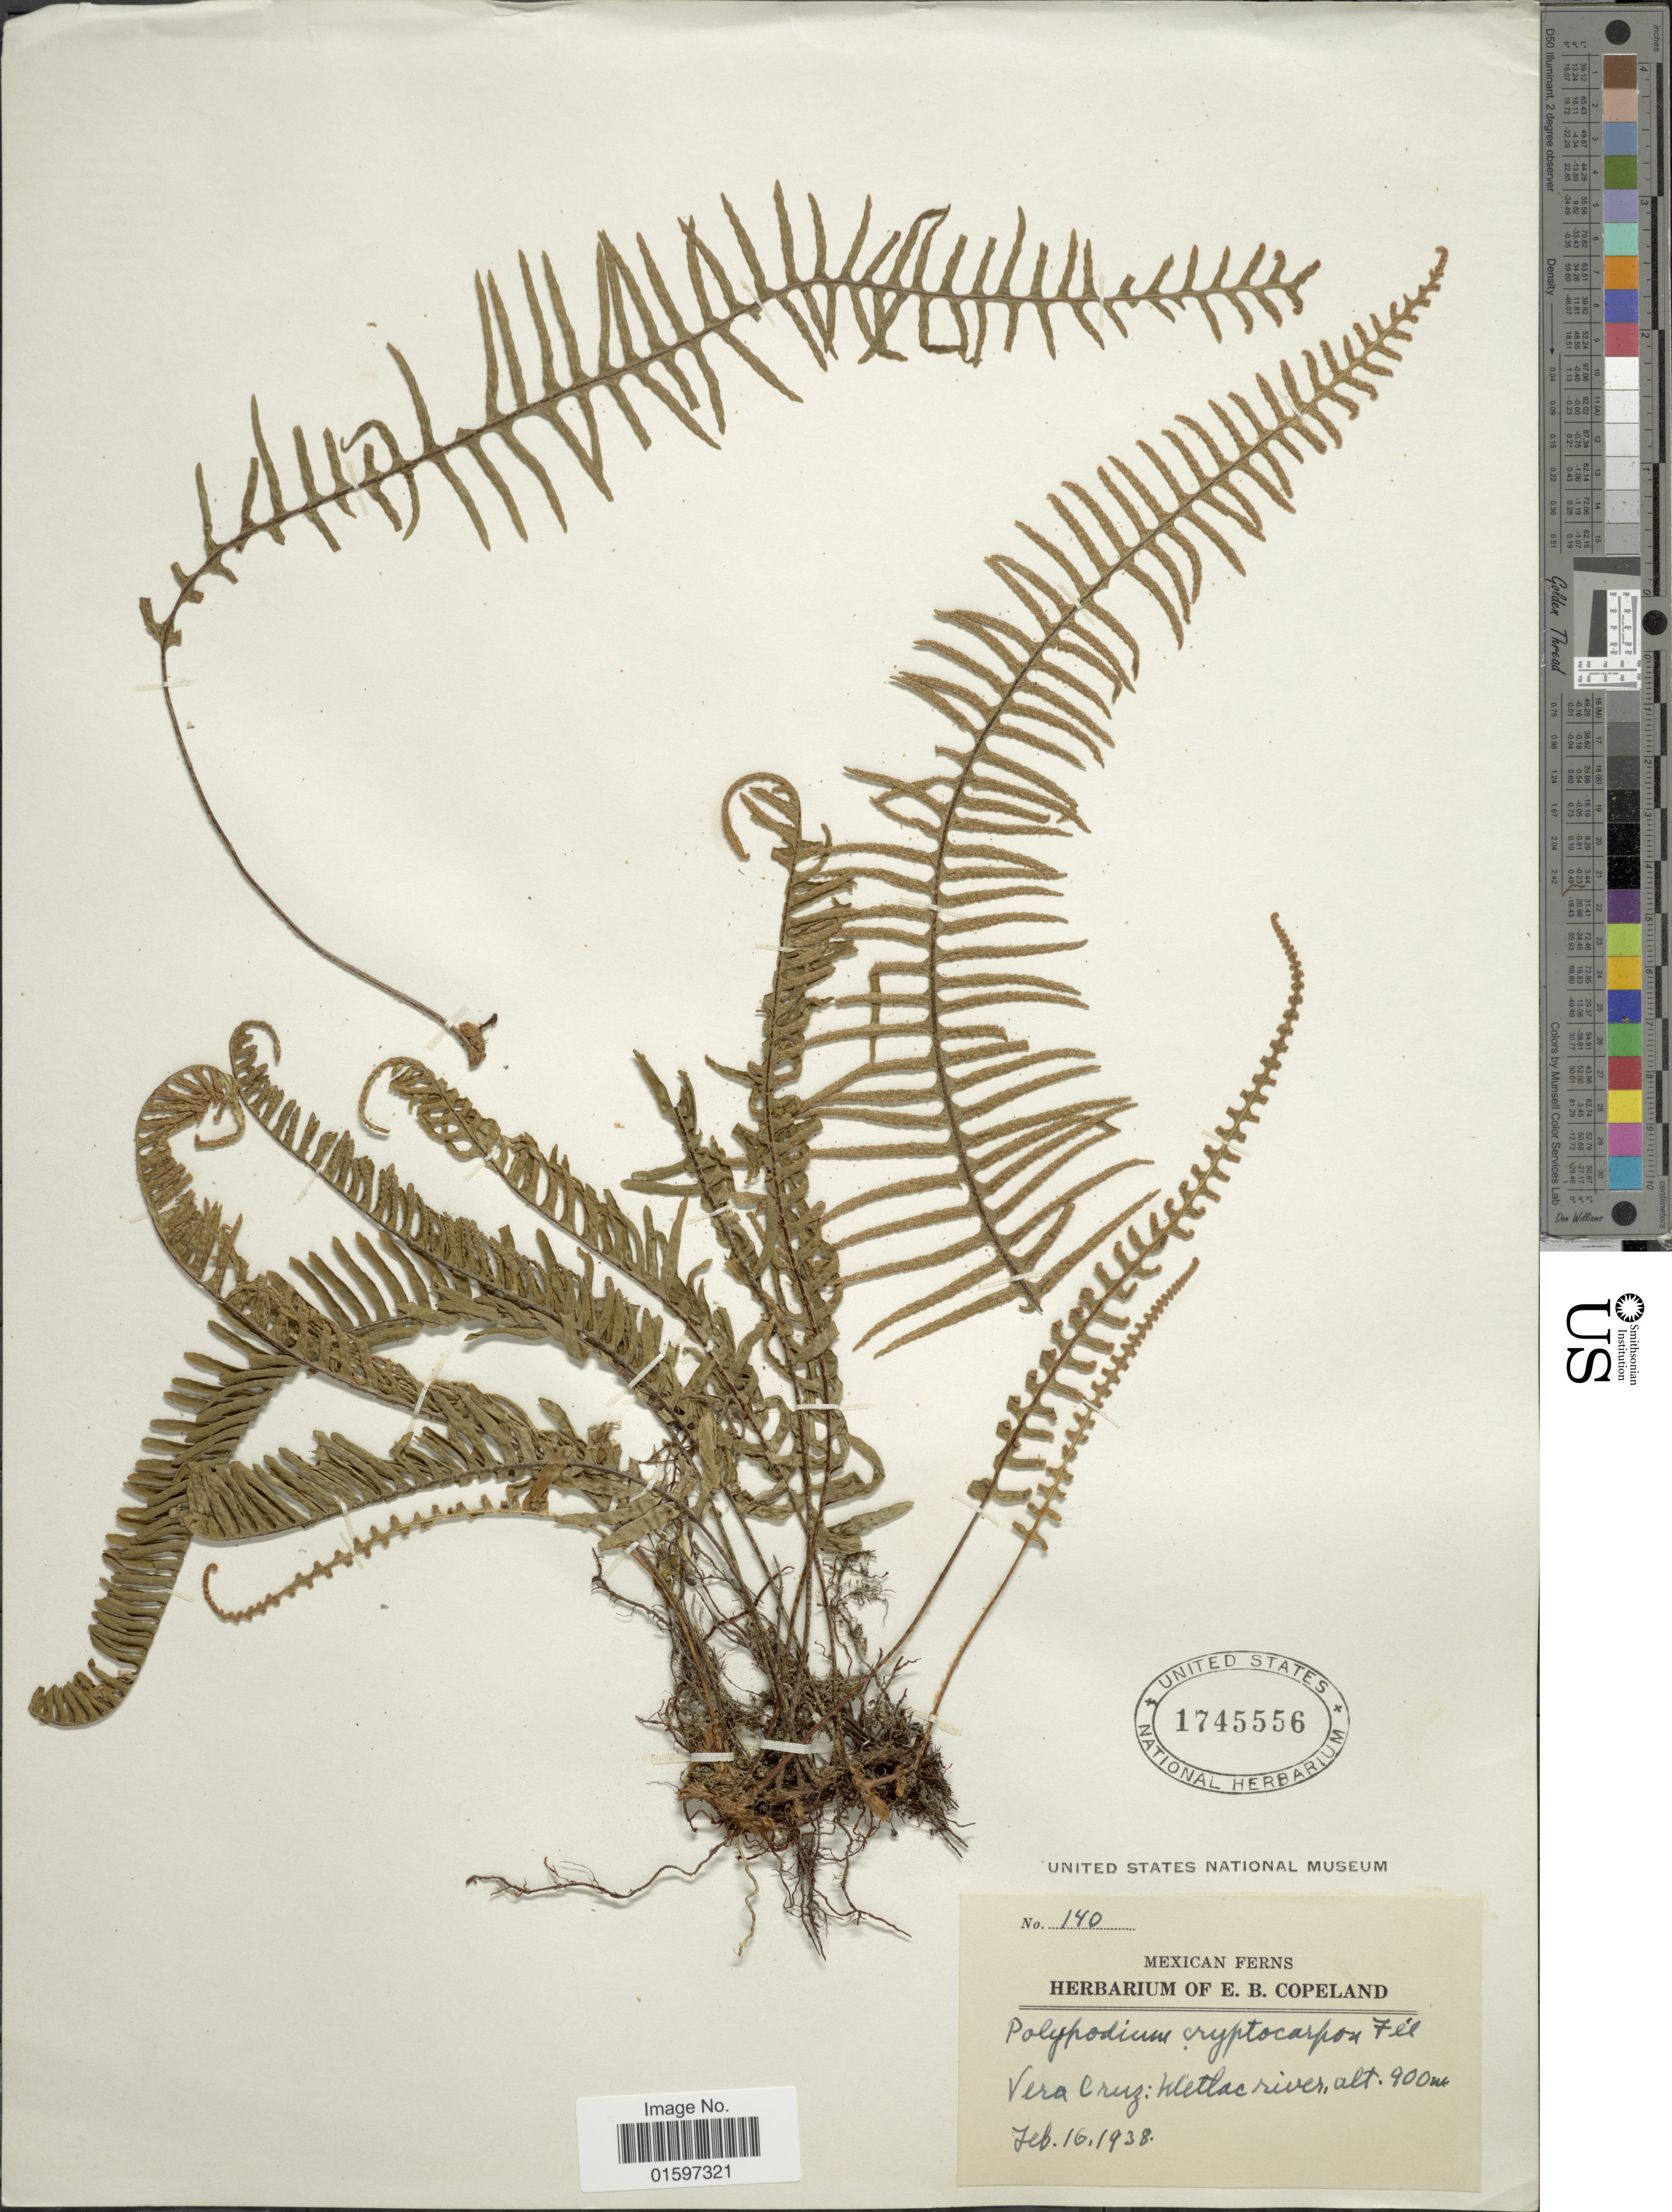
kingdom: Plantae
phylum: Tracheophyta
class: Polypodiopsida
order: Polypodiales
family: Polypodiaceae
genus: Pleopeltis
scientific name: Pleopeltis cryptocarpa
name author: (Fée) A.R. Sm. & Tejero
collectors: ex herb. E. B. Copeland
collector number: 140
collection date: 1938-02-16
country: Mexico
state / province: Veracruz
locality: Vera Cruz: Wetlac river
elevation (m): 900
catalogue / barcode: US 1745556